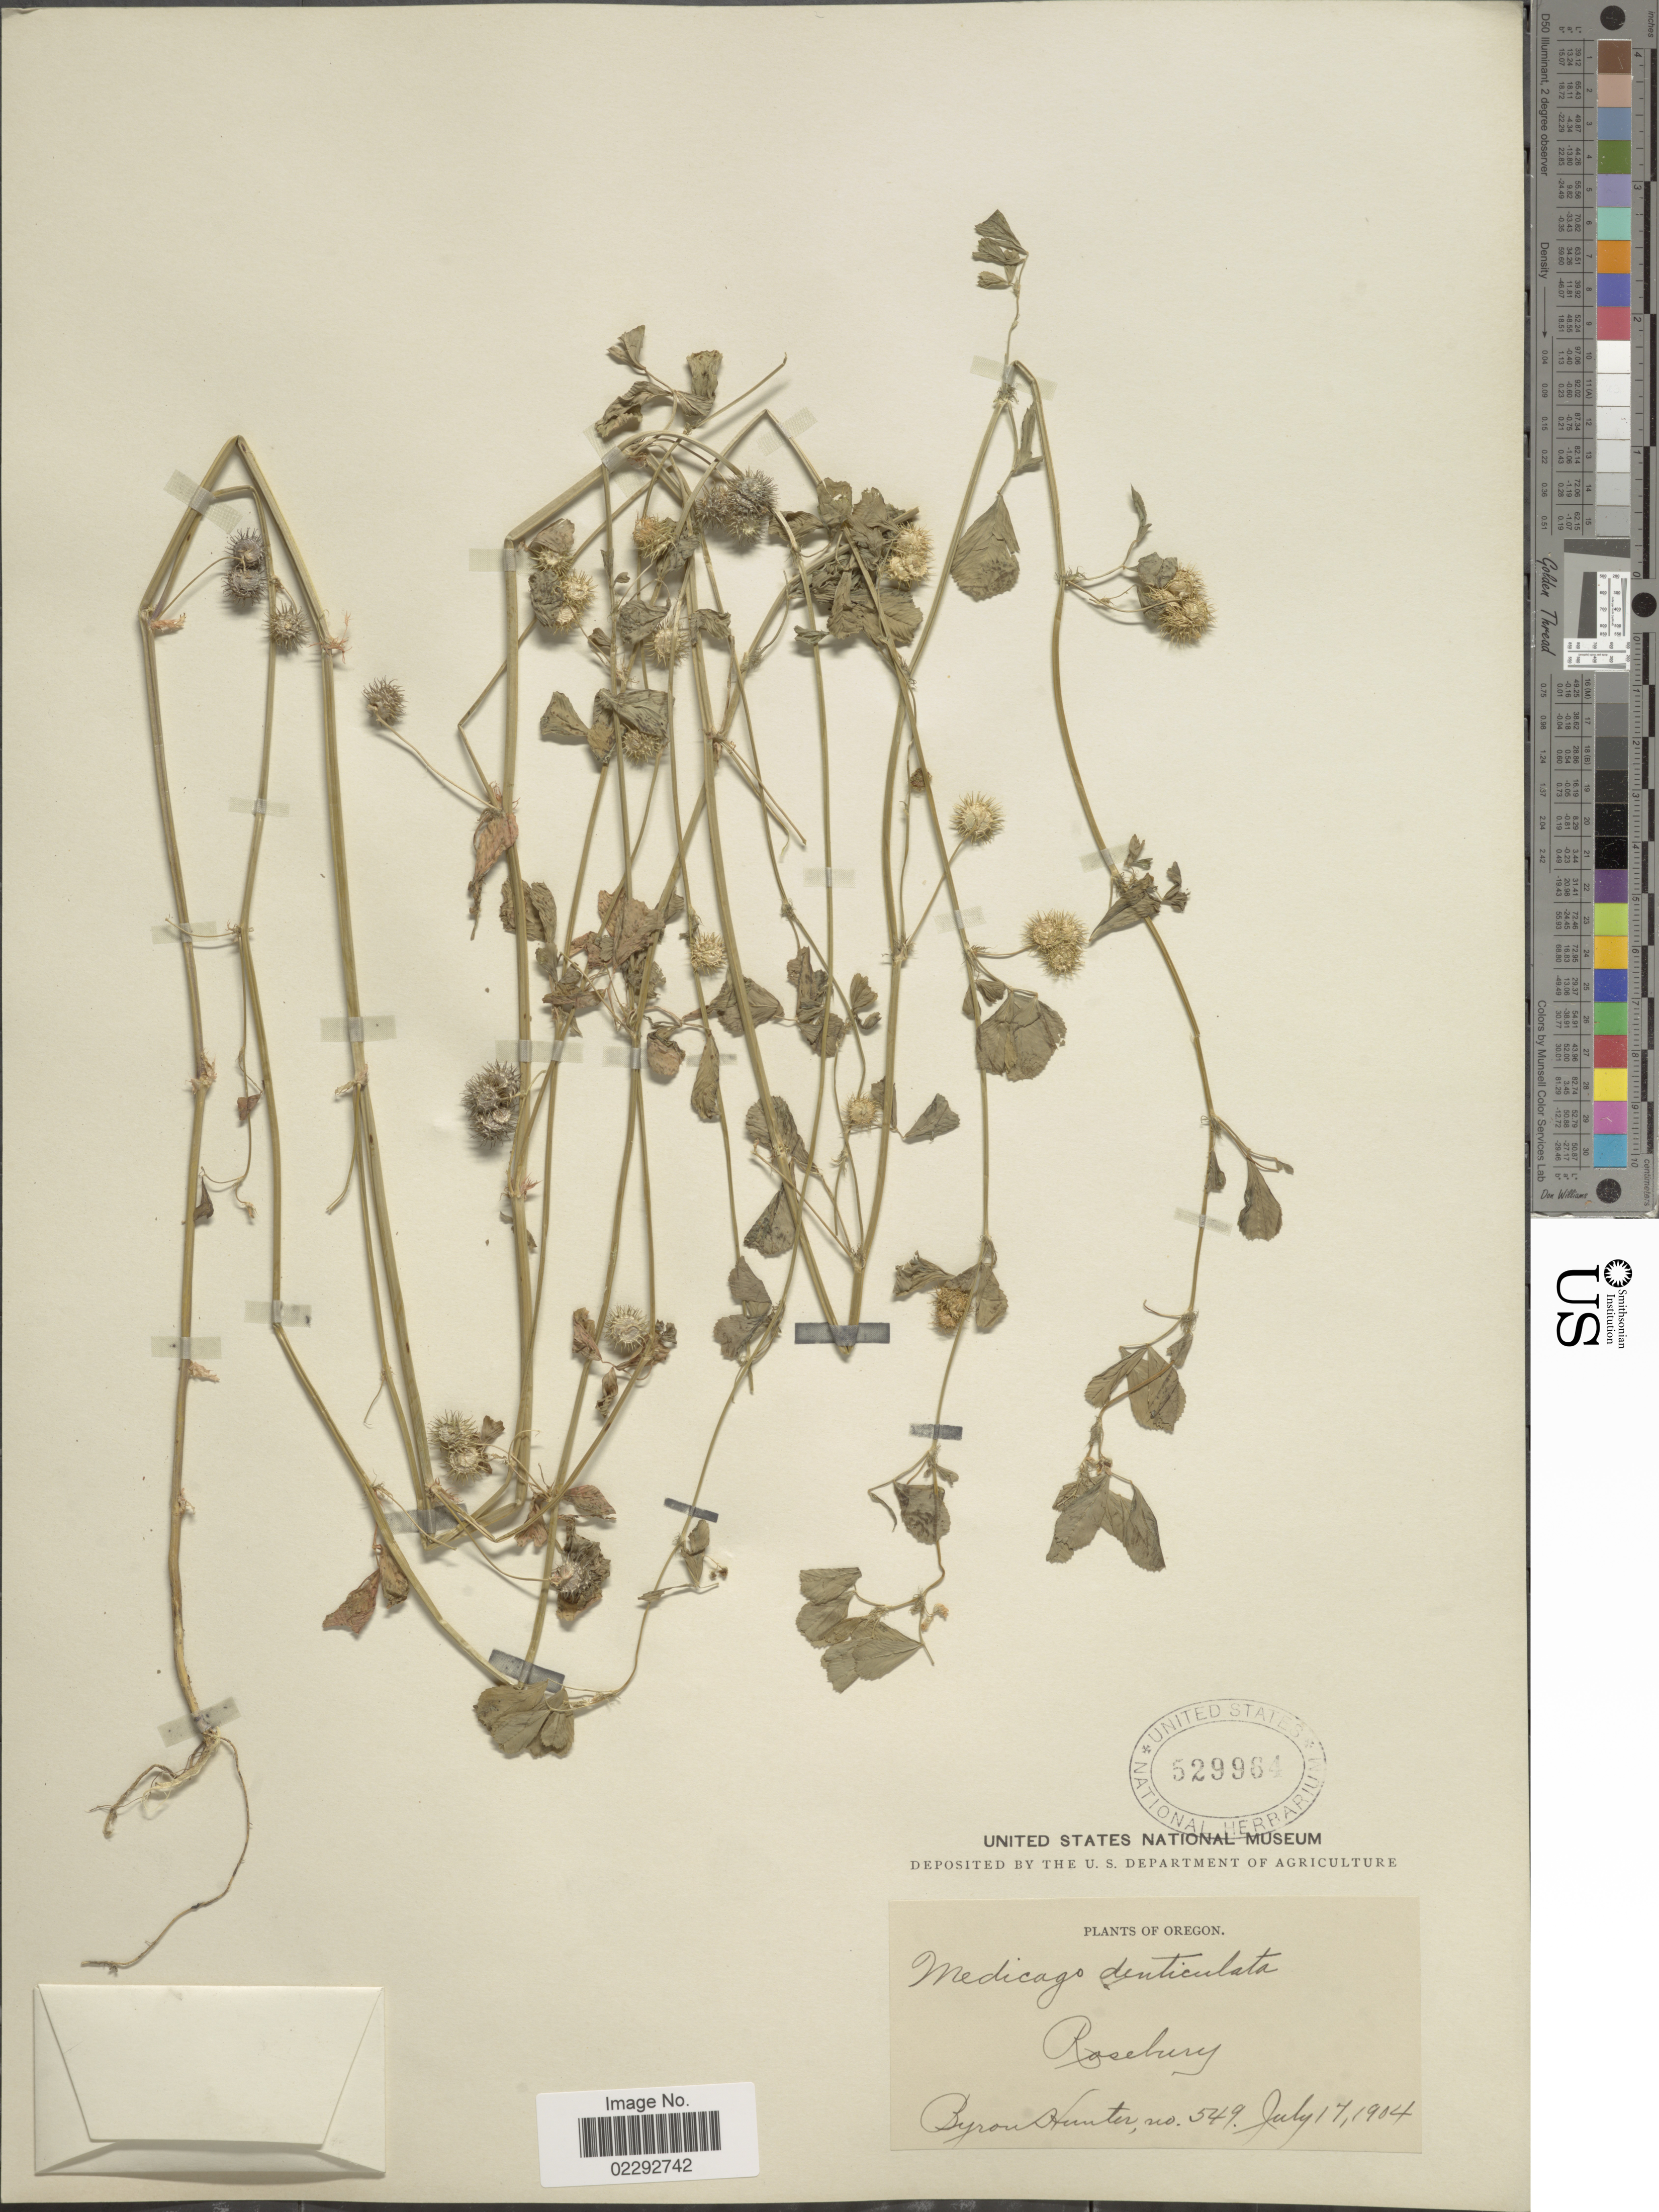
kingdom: Plantae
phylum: Tracheophyta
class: Magnoliopsida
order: Fabales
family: Fabaceae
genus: Medicago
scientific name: Medicago hispida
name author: Gaertn.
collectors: B. Hunter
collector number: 549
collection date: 1904-07-17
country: United States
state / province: Oregon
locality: Rosebury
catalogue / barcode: US 529964